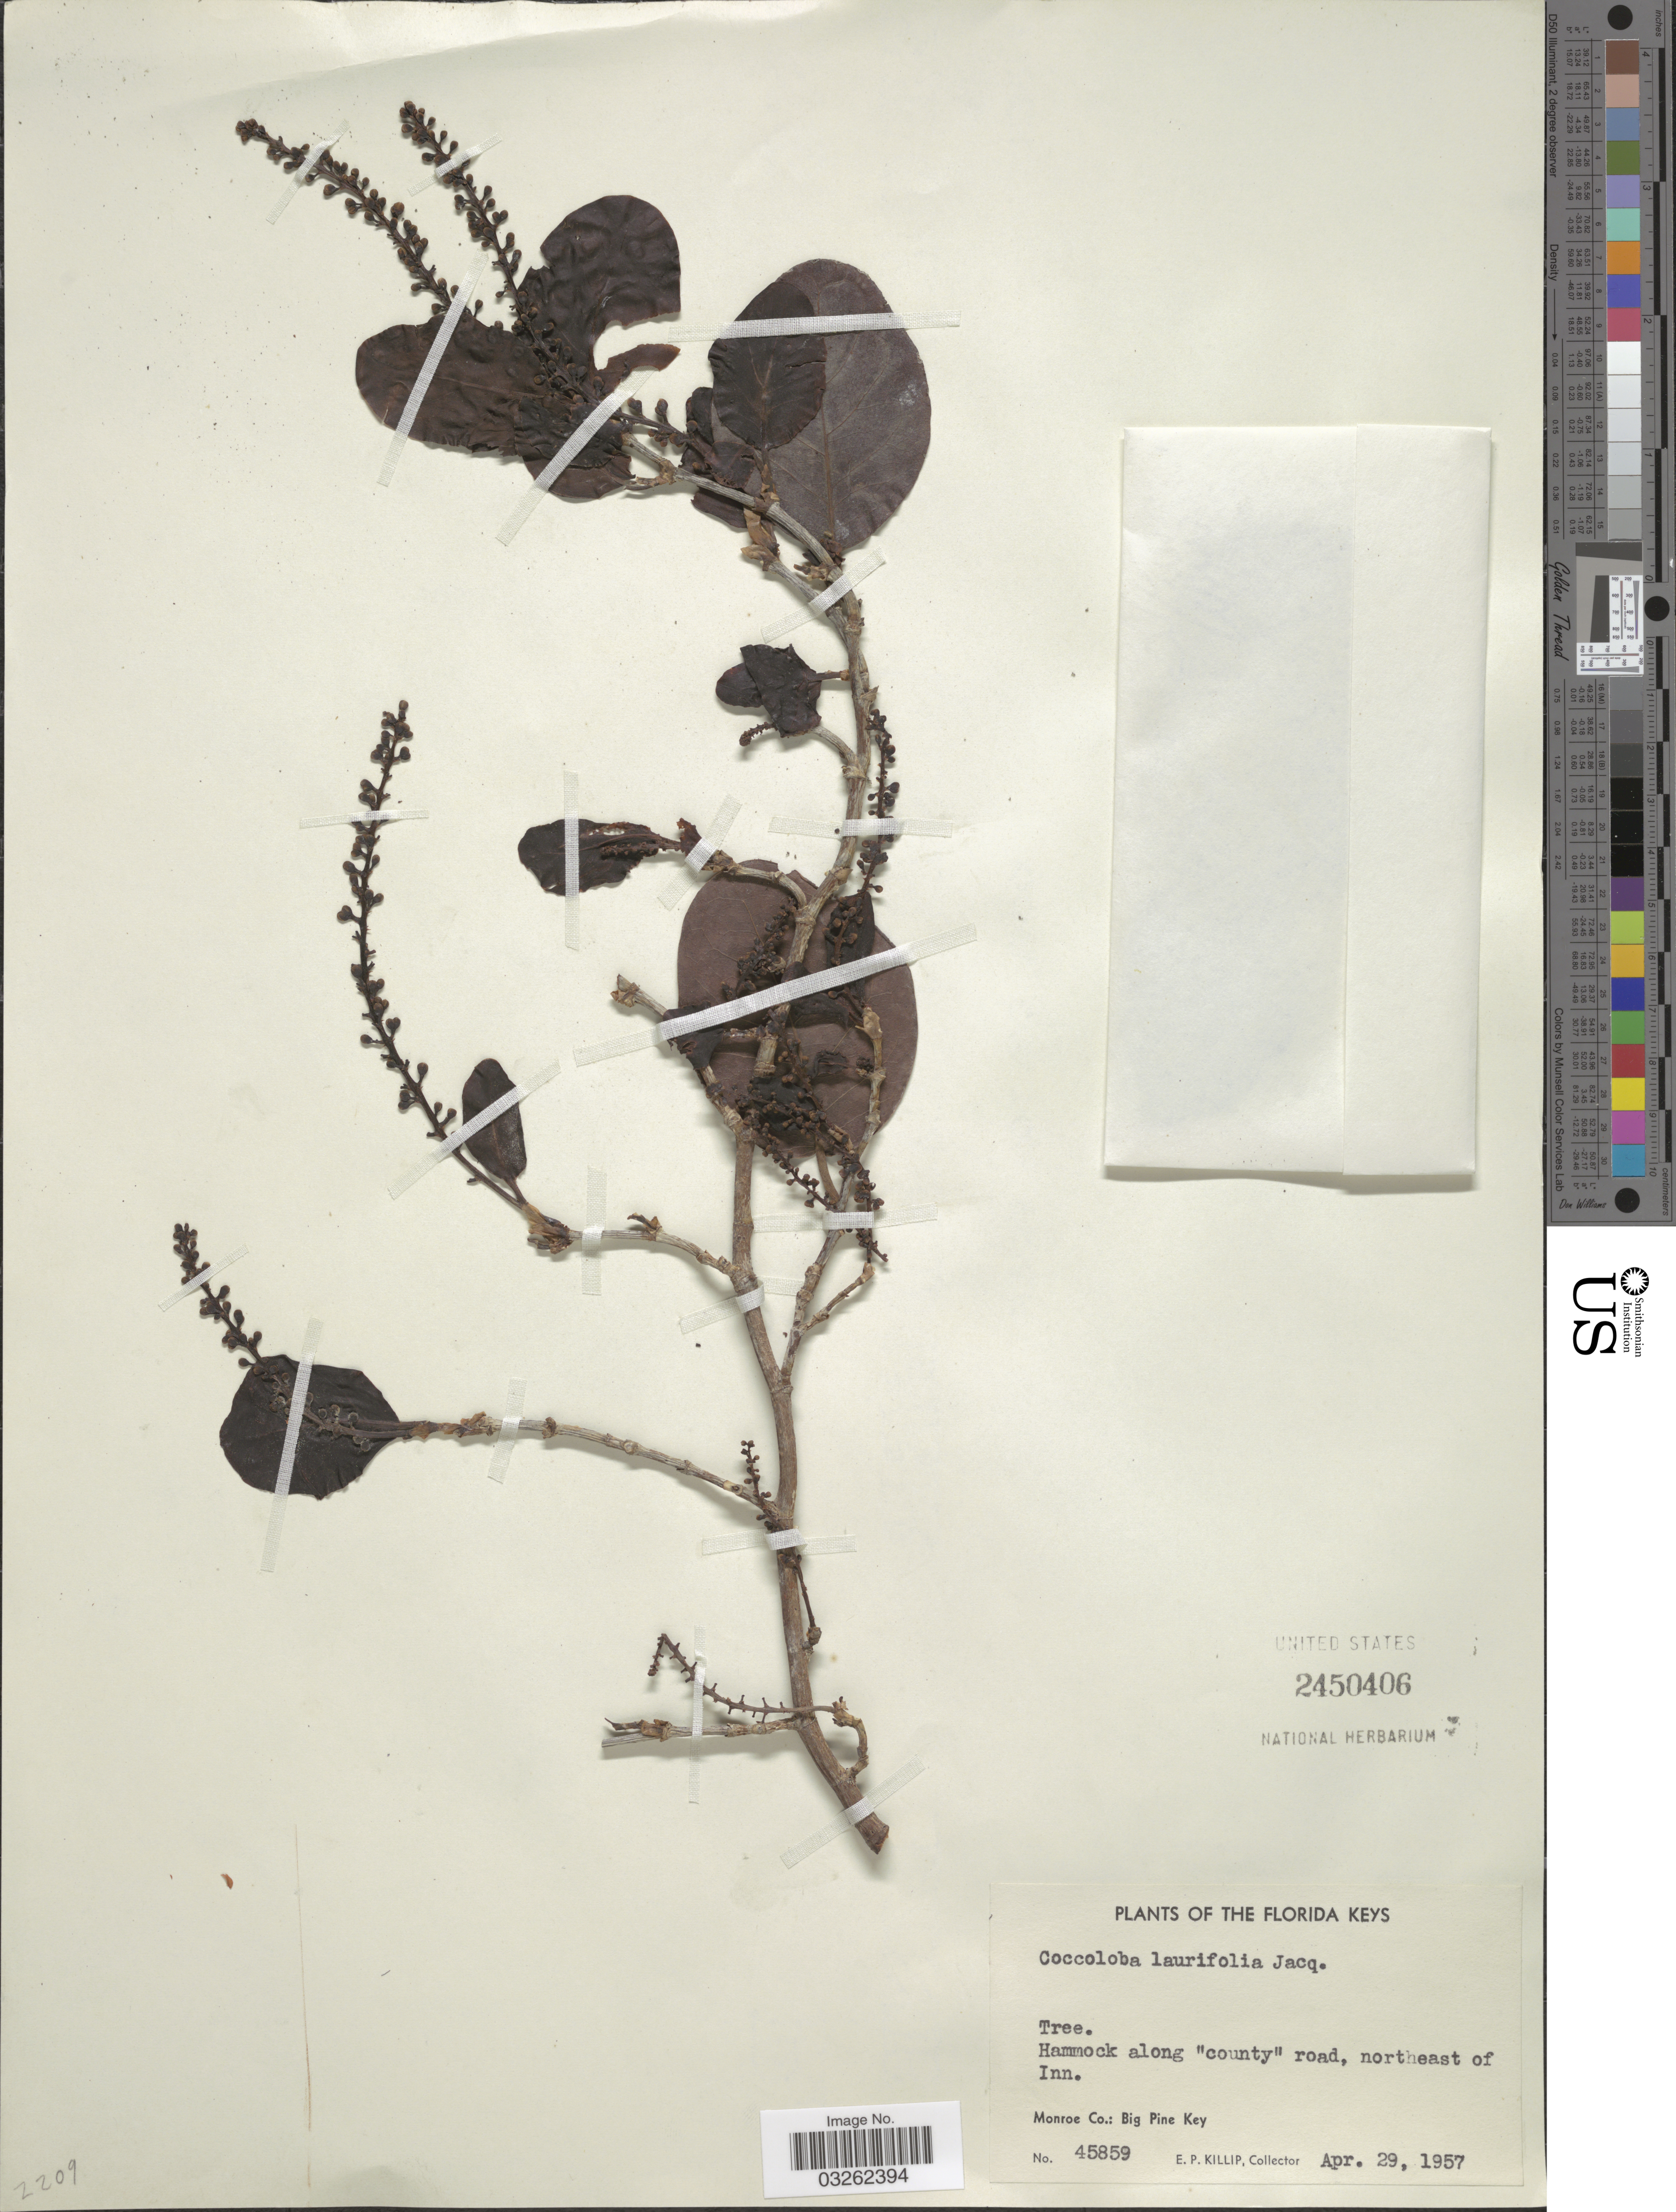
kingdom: Plantae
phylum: Tracheophyta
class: Magnoliopsida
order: Caryophyllales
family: Polygonaceae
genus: Coccoloba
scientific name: Coccoloba floridana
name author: Meisn. in DC.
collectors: E. P. Killip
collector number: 45859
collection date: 1957-04-29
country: United States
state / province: Florida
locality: The Florida Keys, Hammock along "county" road, northeast of Inn. Monroe Co.: Big Pine Key.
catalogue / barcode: US 2450406